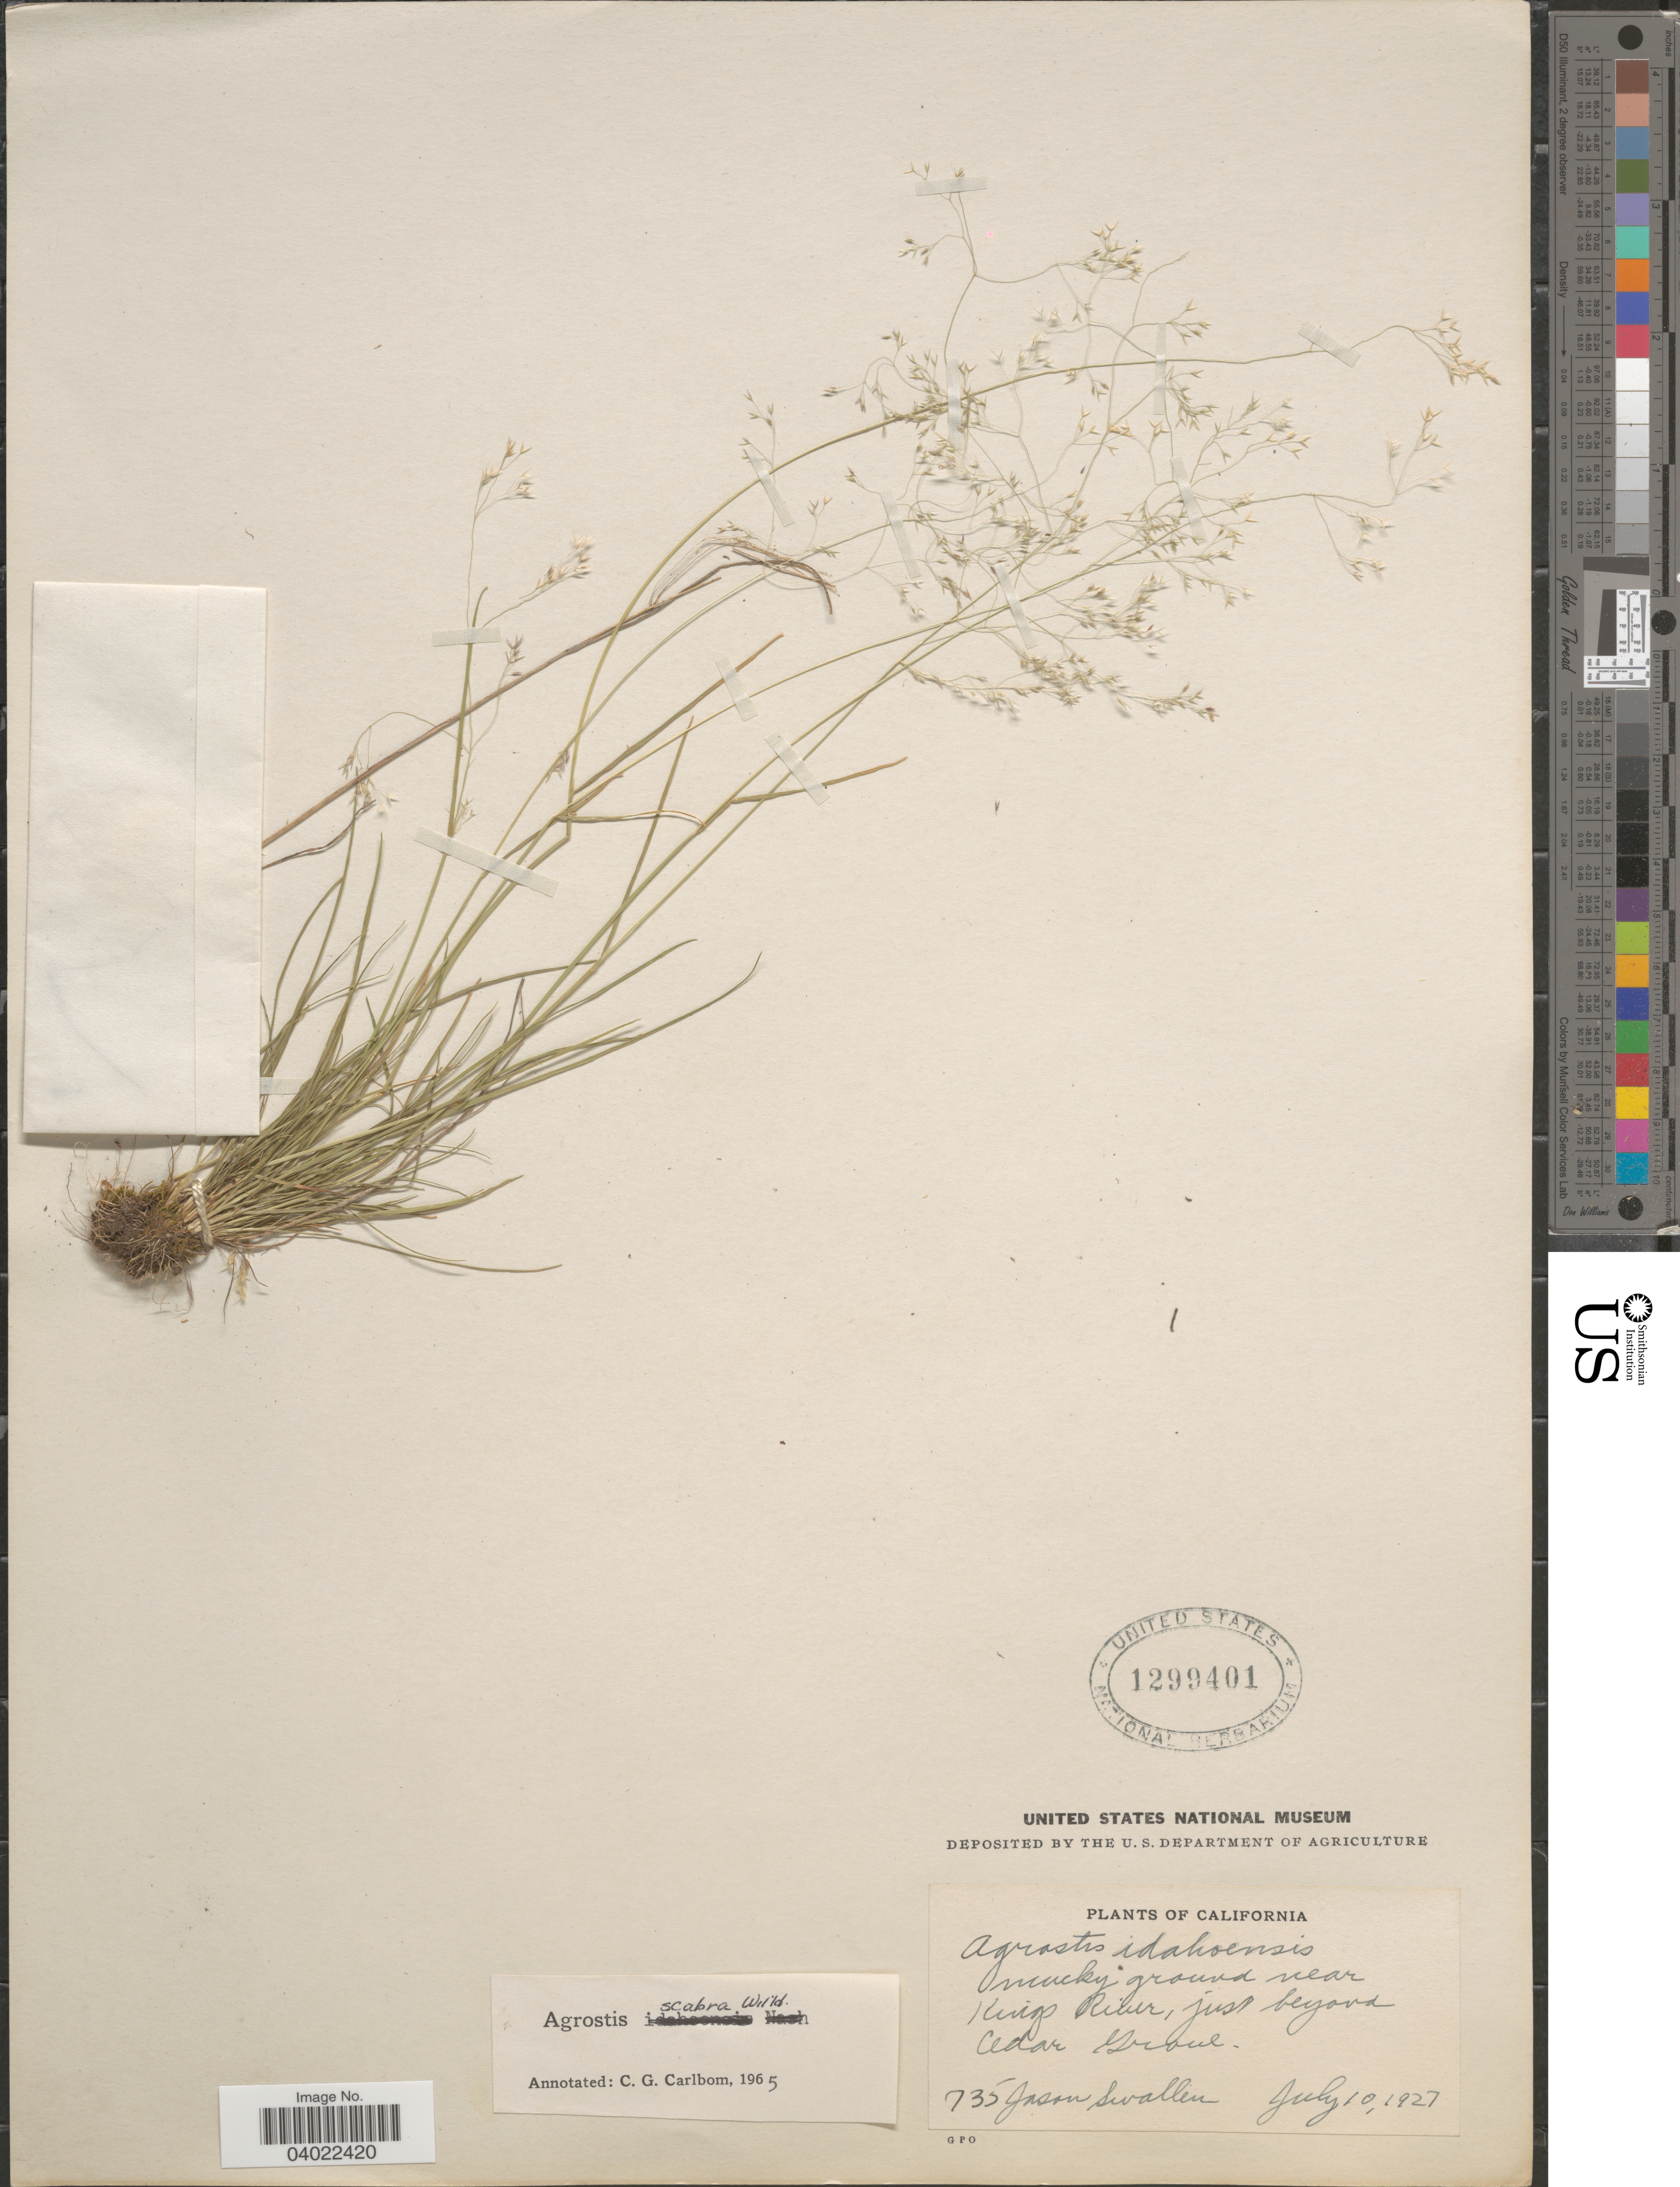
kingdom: Plantae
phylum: Tracheophyta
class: Liliopsida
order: Poales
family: Poaceae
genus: Agrostis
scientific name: Agrostis scabra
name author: Willd.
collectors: J. R. Swallen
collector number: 735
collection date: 1927-07-10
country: United States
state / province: California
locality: Mucky ground near Kings River, just beyond Cedar Grove.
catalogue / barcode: US 1299401